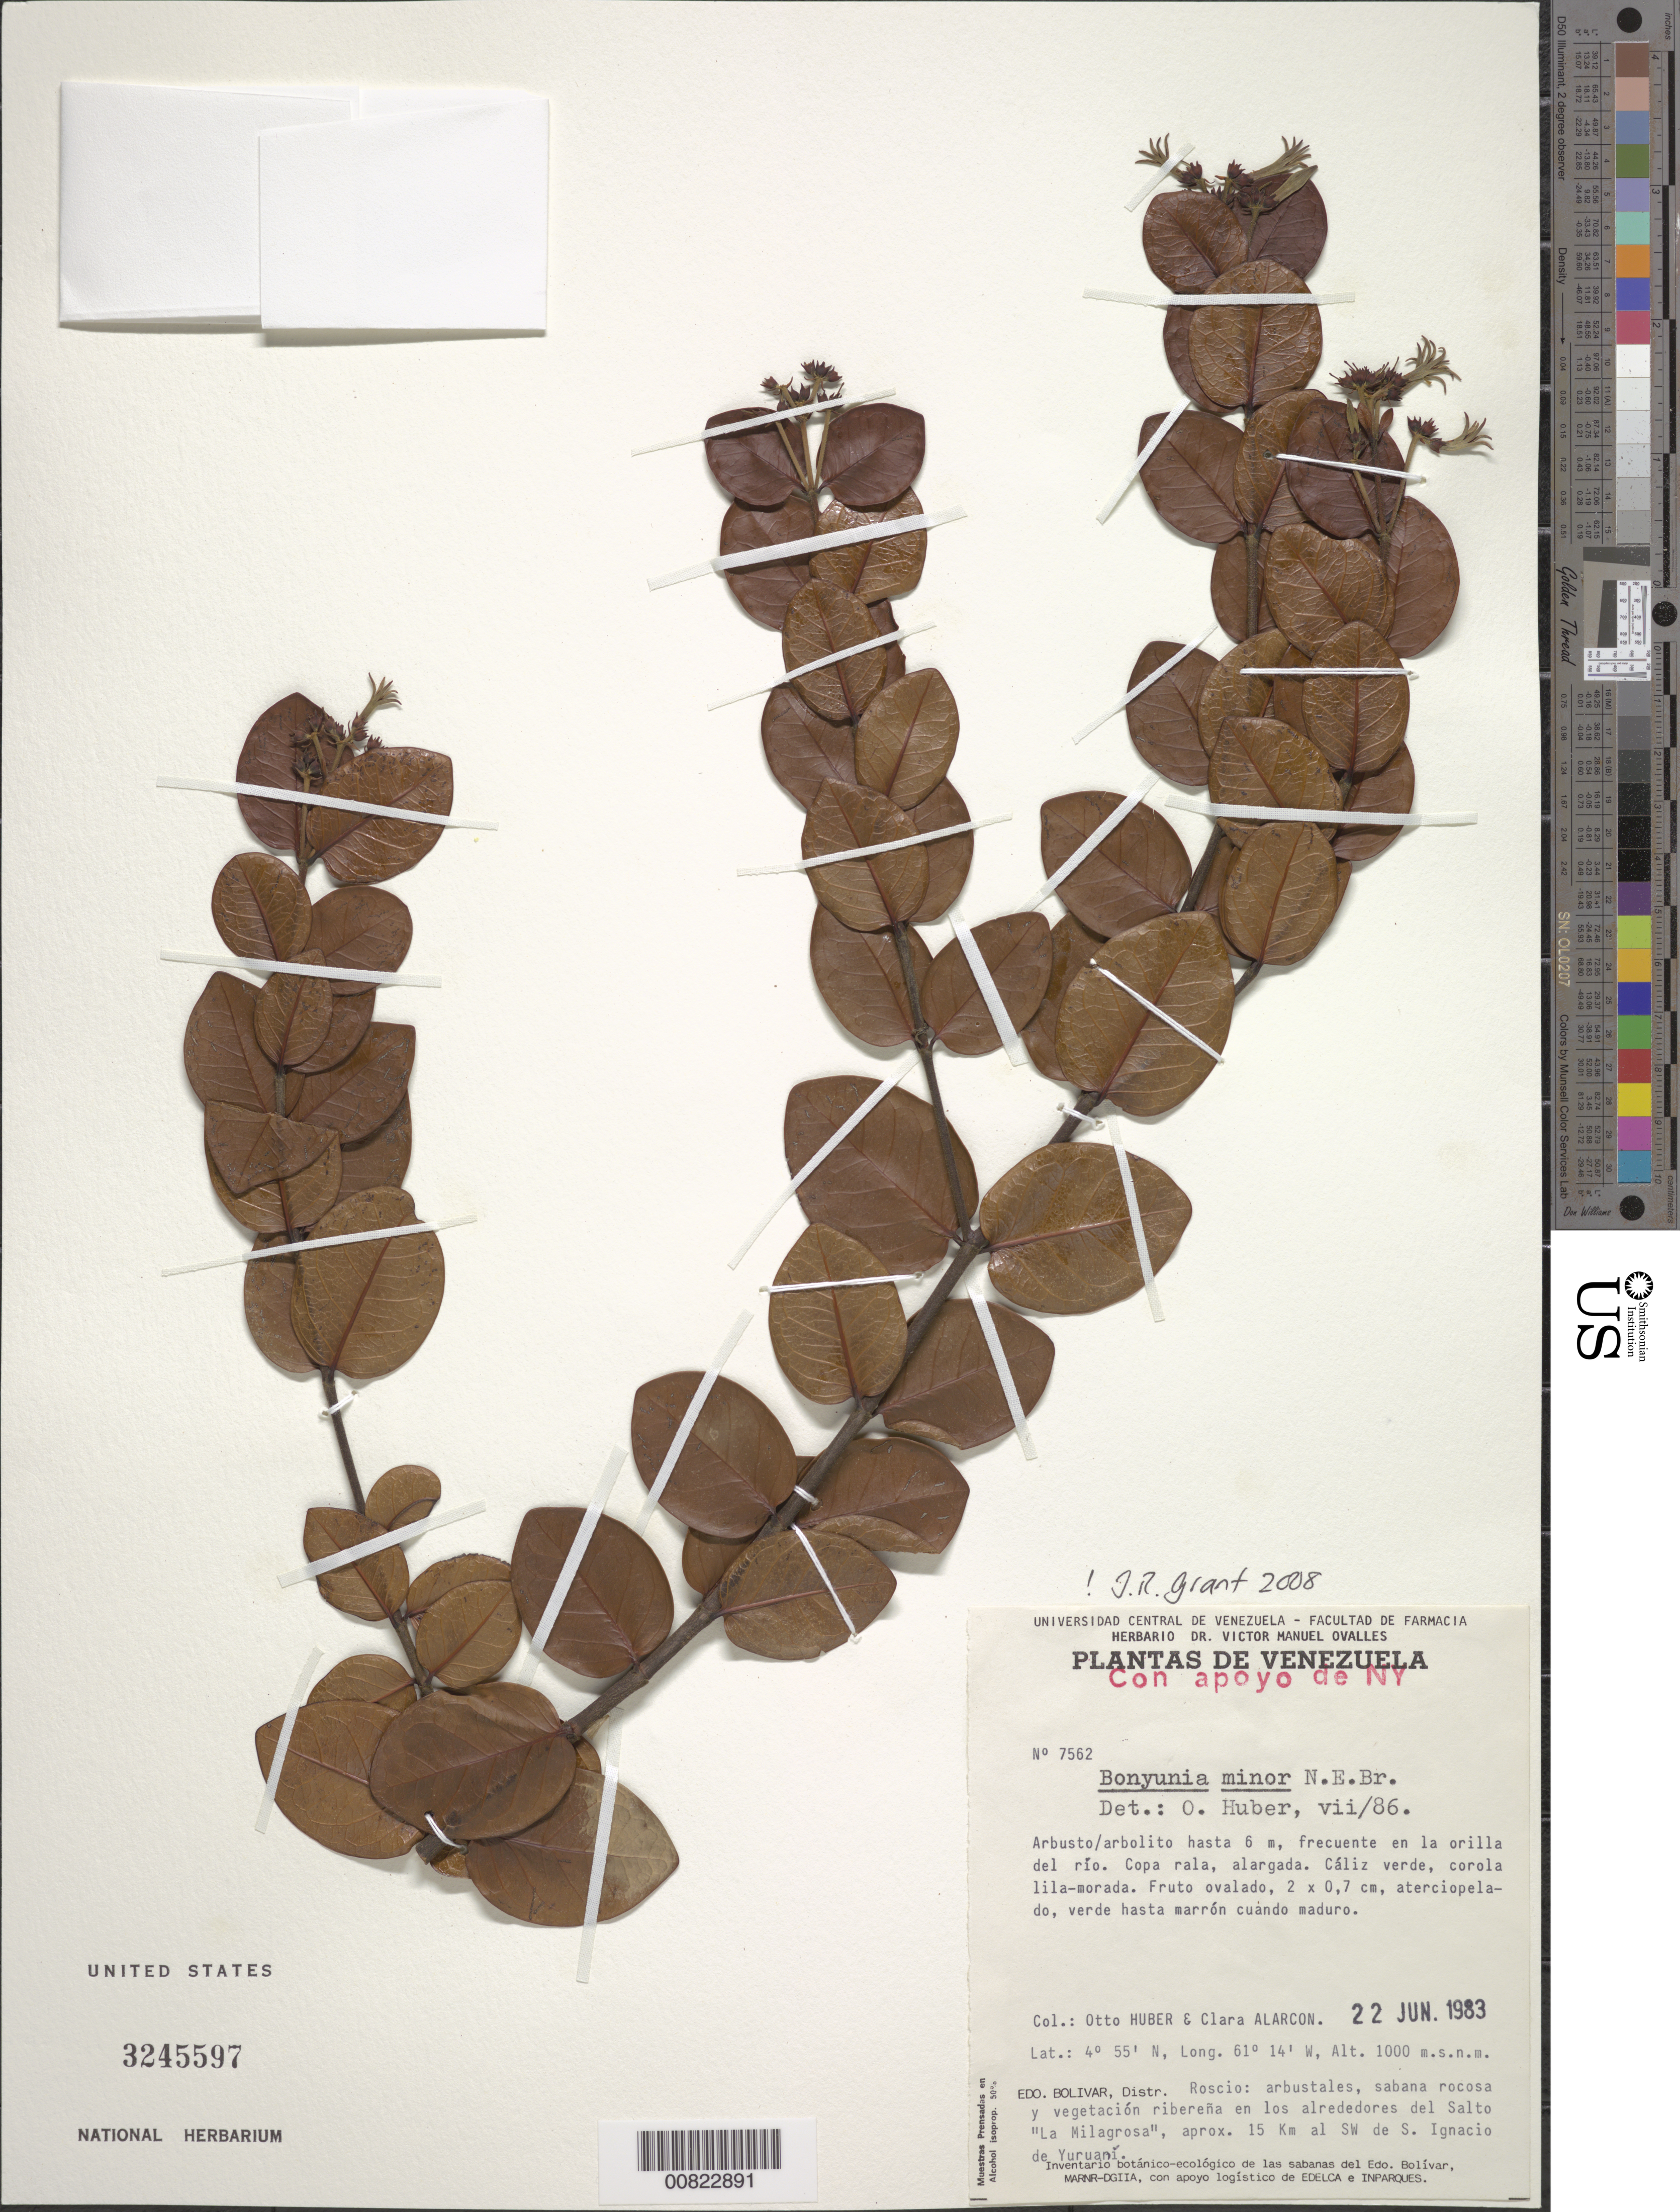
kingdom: Plantae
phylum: Tracheophyta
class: Magnoliopsida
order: Gentianales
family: Loganiaceae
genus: Bonyunia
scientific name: Bonyunia minor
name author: N.E. Br.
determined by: Huber, Otto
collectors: O. Huber & C. Alarcon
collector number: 7562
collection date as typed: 22-Jun-83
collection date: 1983-06-22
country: Venezuela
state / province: Bolívar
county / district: Roscio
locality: Salto "La Milagroso", aprox. 15 km al SW de S Ignacio de Yuruani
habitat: Arbustales, sabana rocosa y vegetación riberena; orilla del rio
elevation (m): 1000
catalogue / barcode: US 3245597